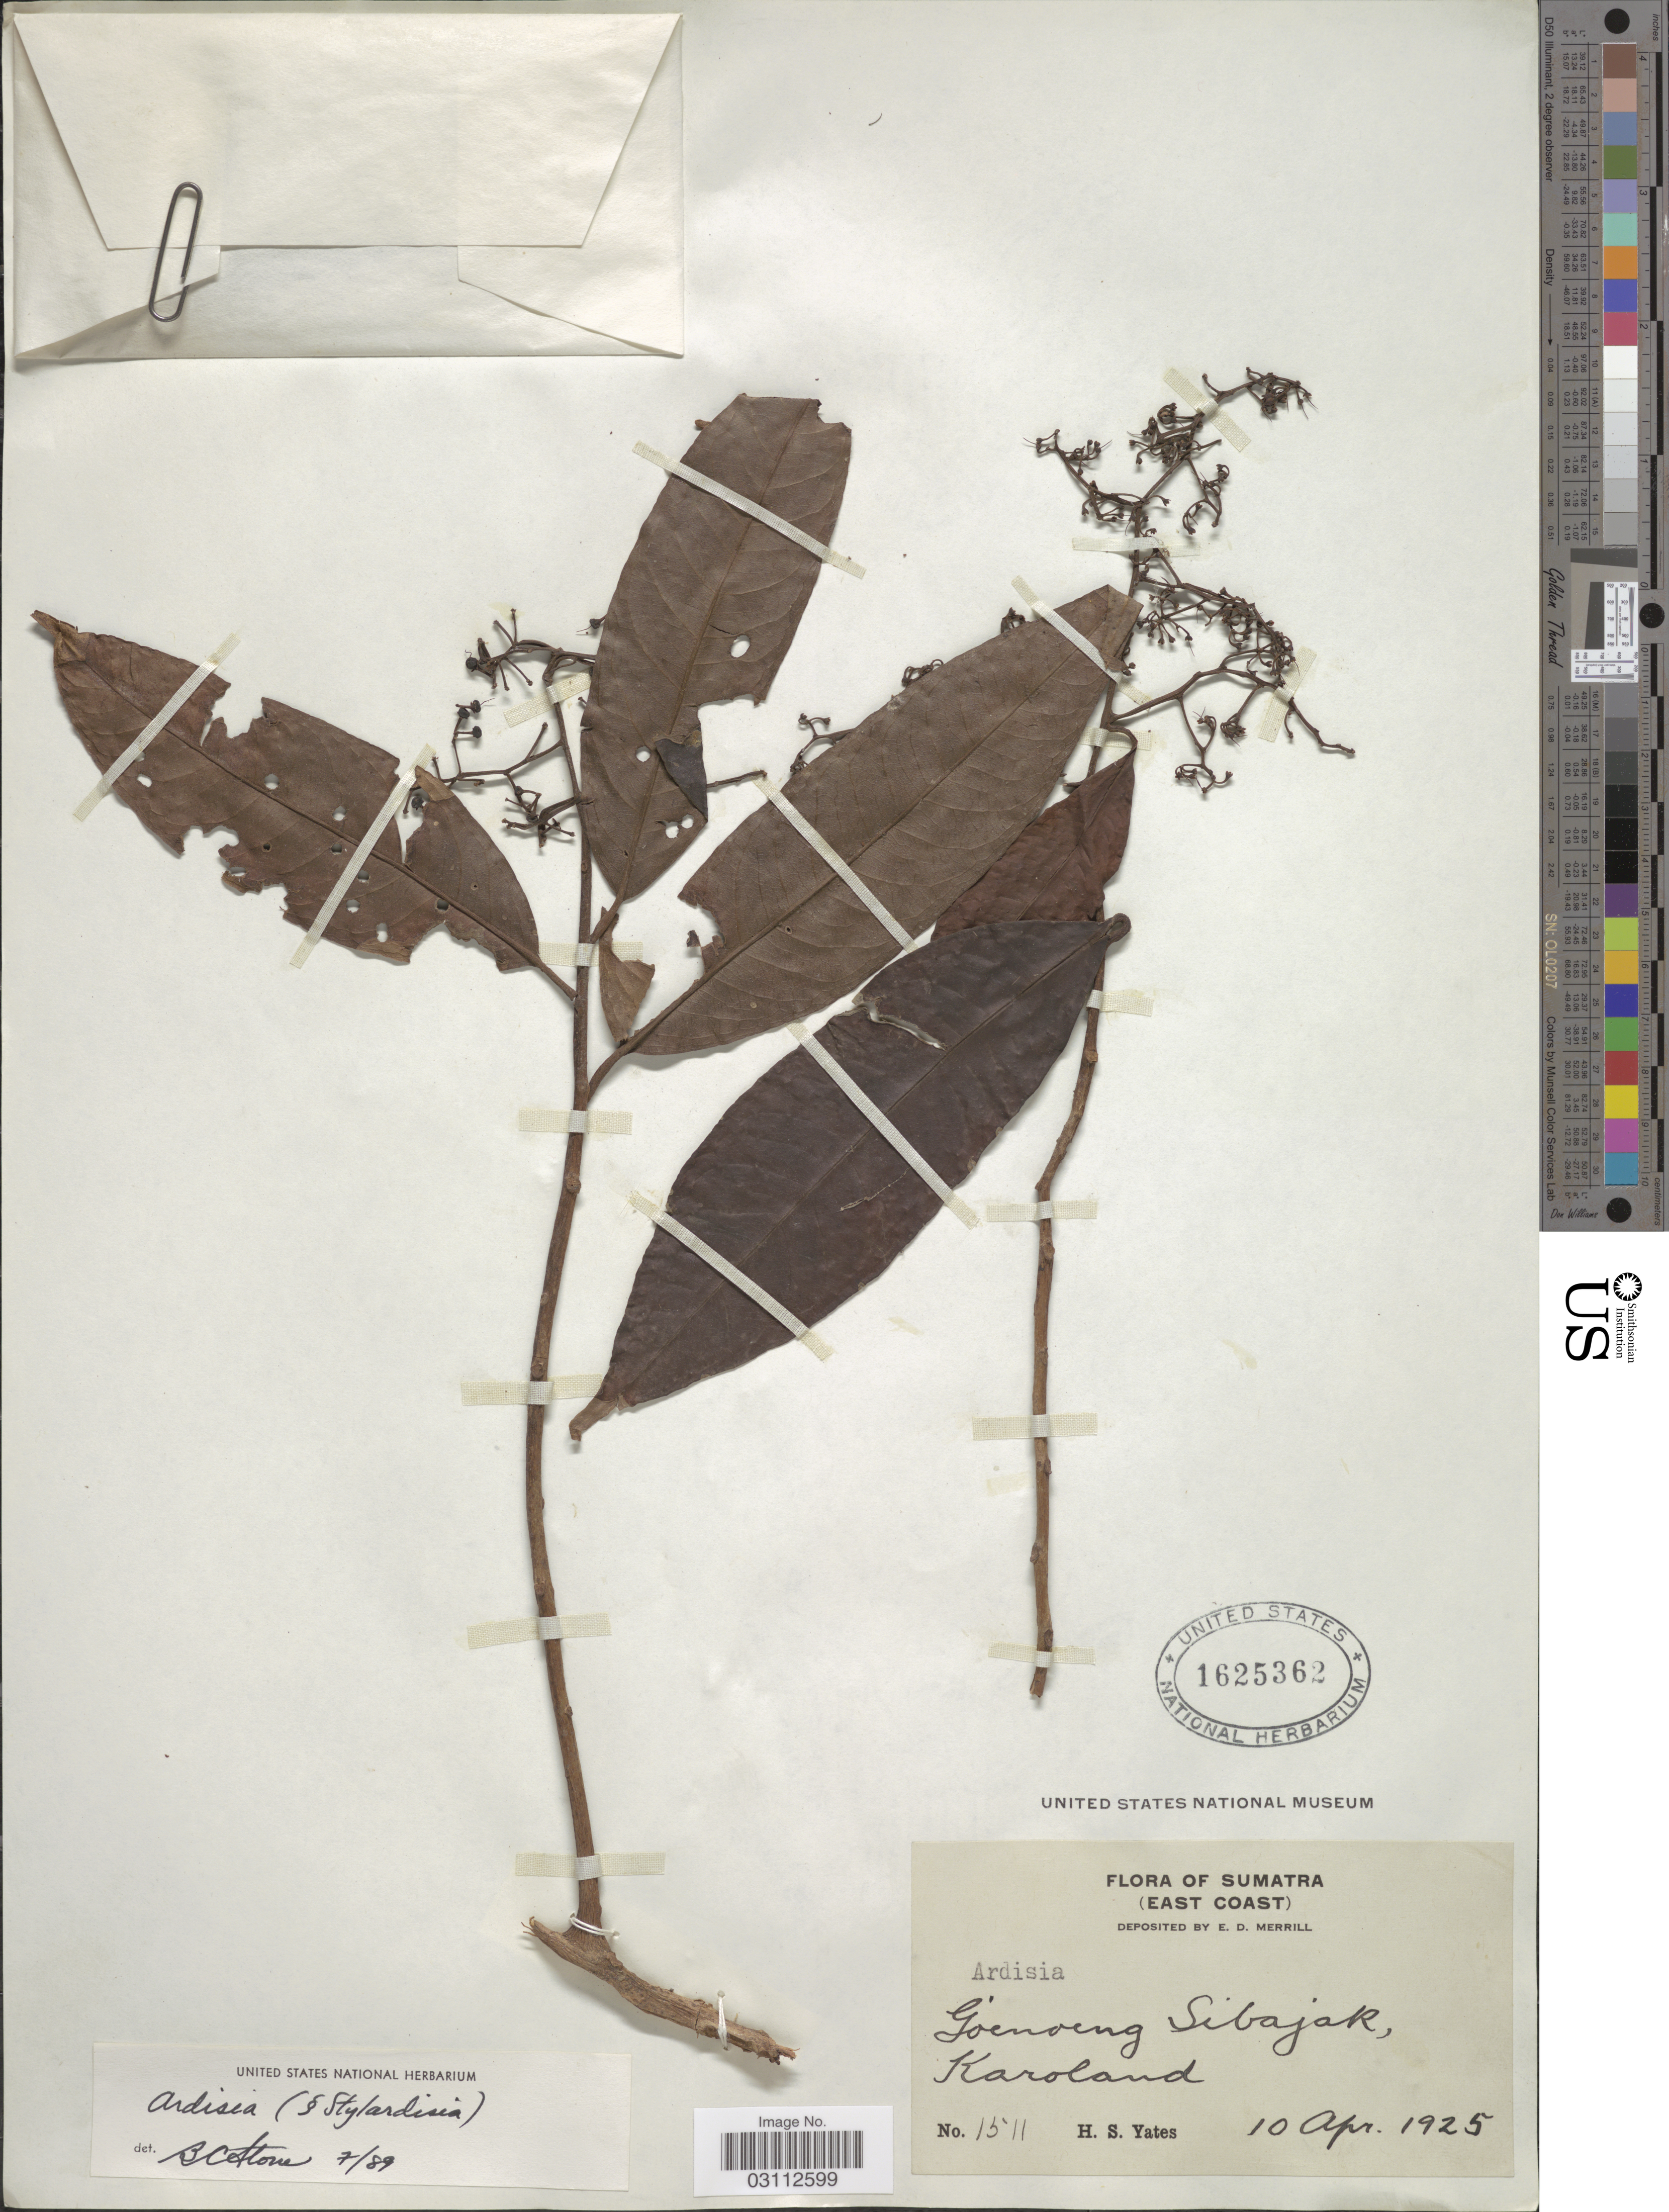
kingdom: Plantae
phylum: Tracheophyta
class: Magnoliopsida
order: Ericales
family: Primulaceae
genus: Ardisia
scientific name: Ardisia sp.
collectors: H. S. Yates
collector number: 1511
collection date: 1925-04-10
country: Indonesia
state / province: Sumatra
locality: (East Coast), Goenoeng Sibajak, Karoland.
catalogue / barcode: US 1625362